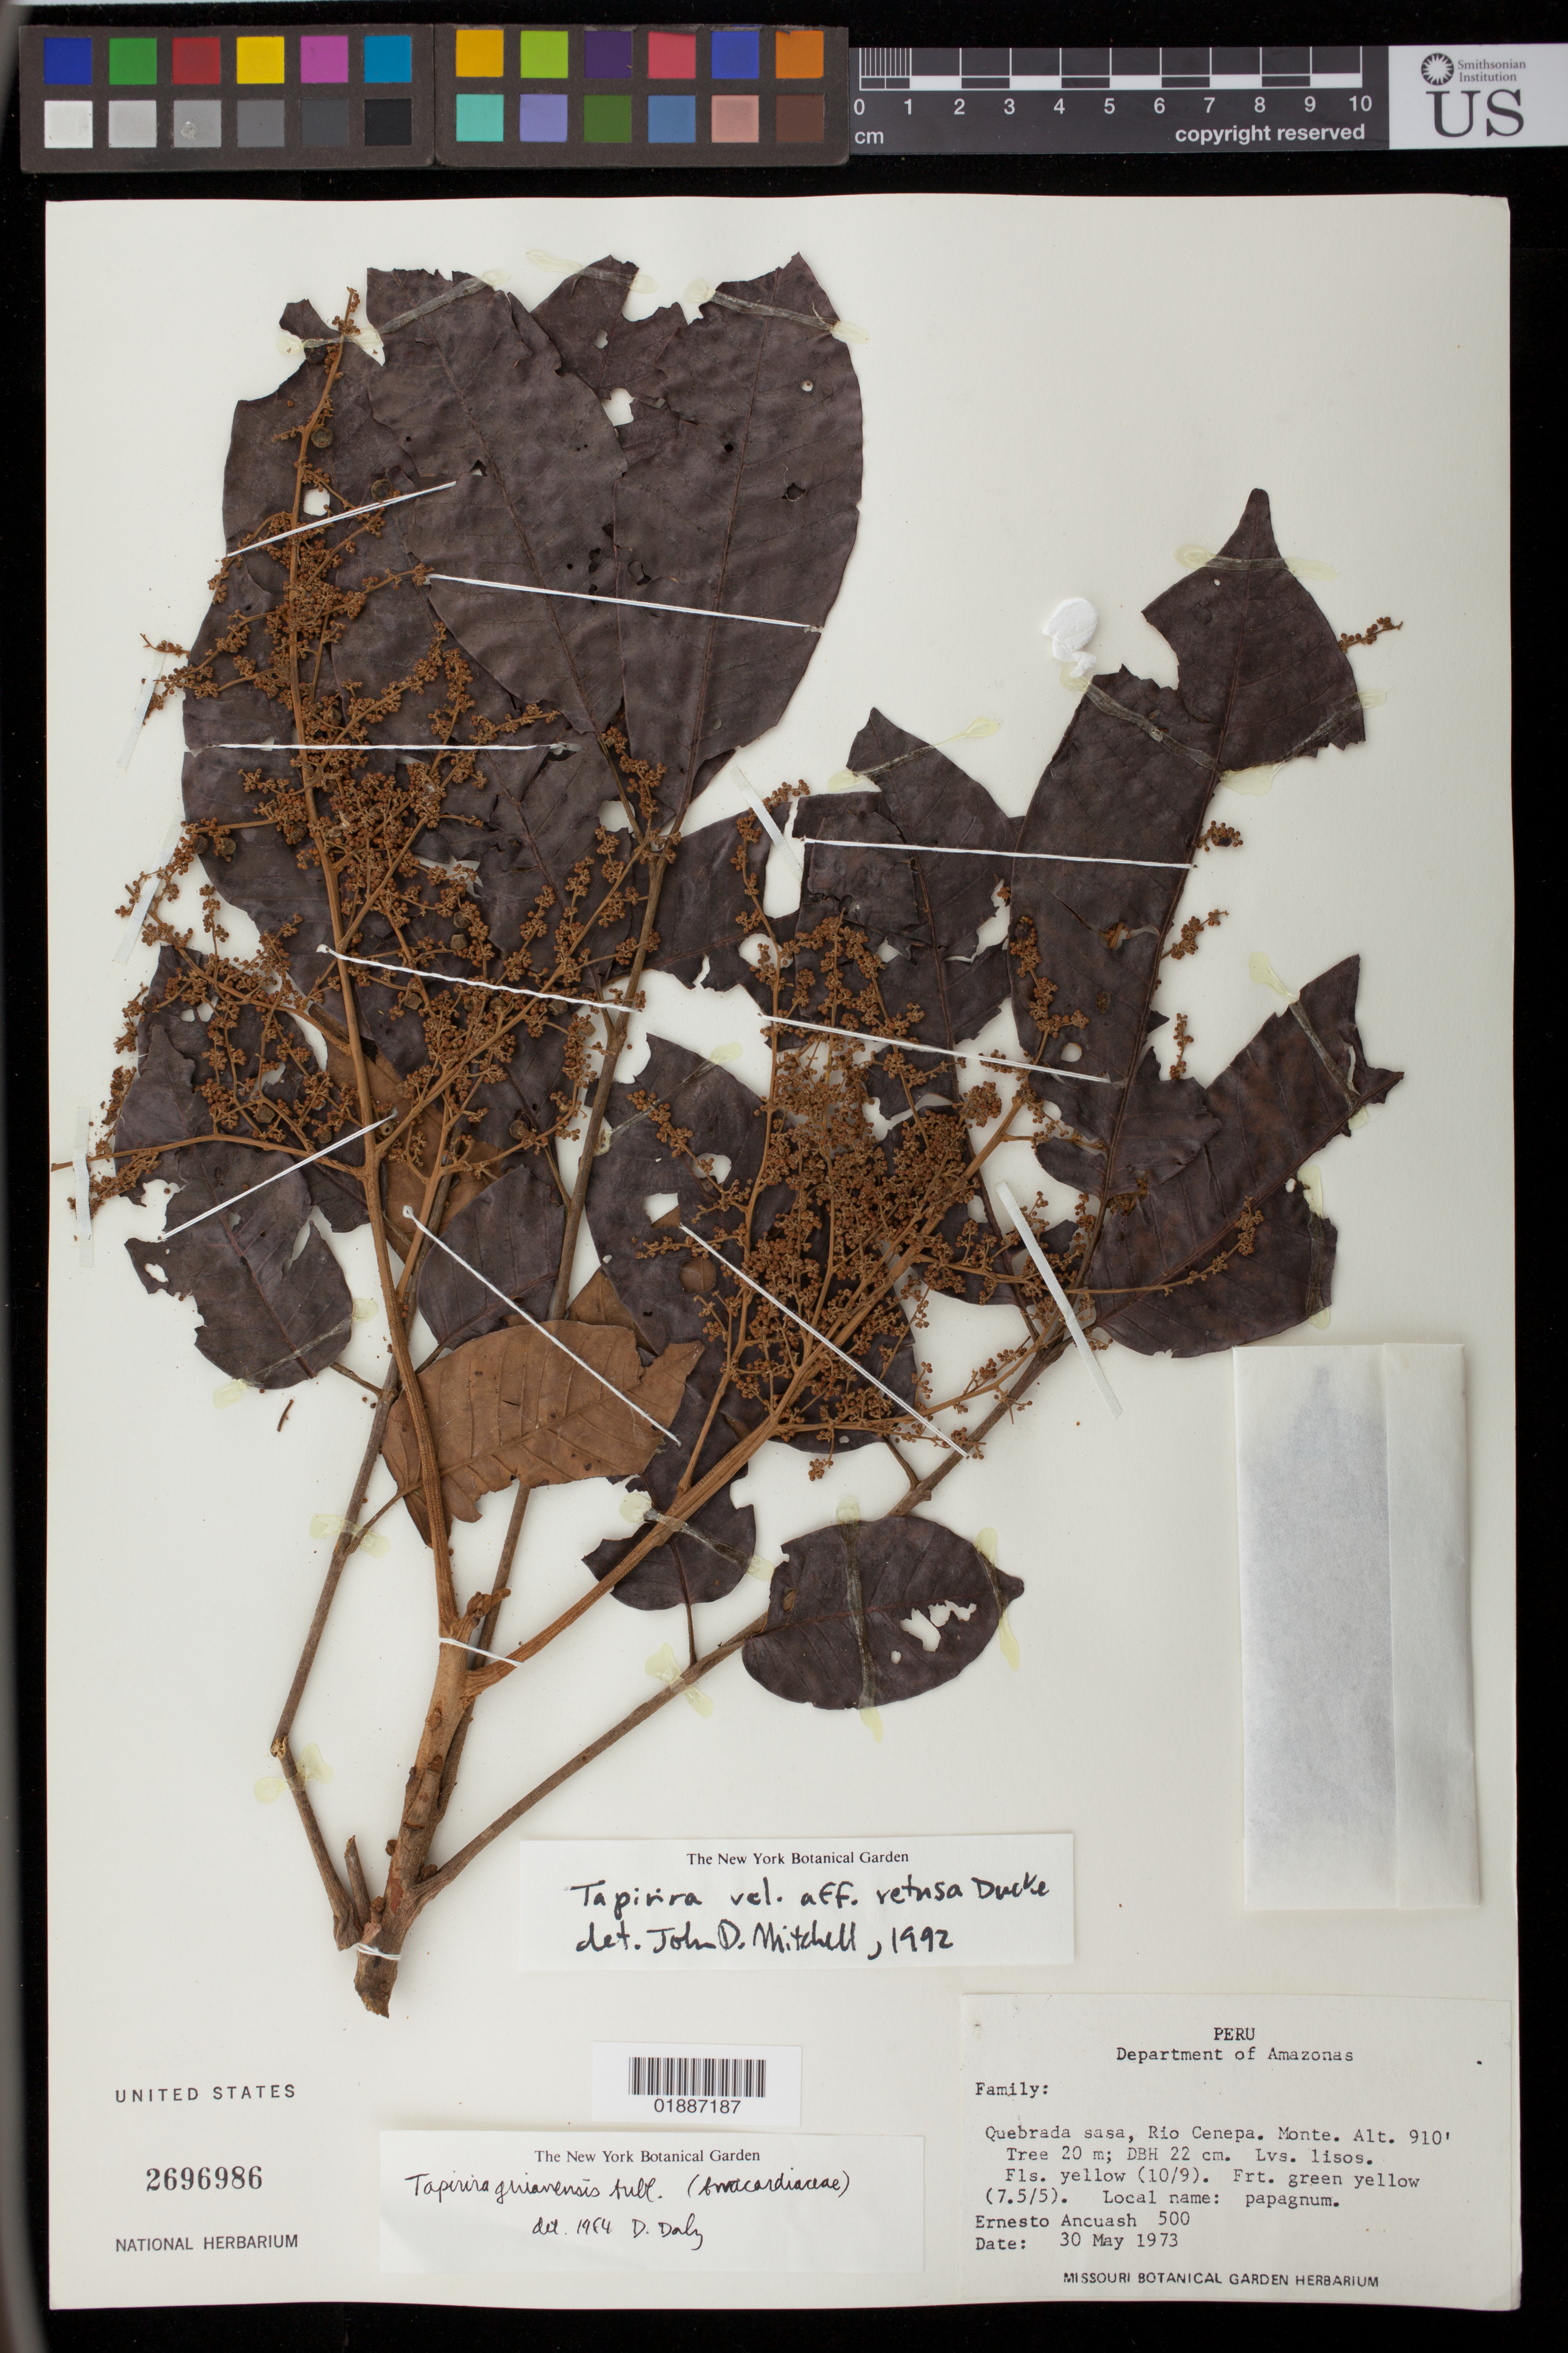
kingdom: Plantae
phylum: Tracheophyta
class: Magnoliopsida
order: Sapindales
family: Anacardiaceae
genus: Tapirira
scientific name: Tapirira retusa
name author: Ducke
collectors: E. Ancuash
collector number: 500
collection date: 1973-05-30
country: Paraguay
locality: Department of Amazonas. Rio Cenepa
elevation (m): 910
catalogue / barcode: US 2696986